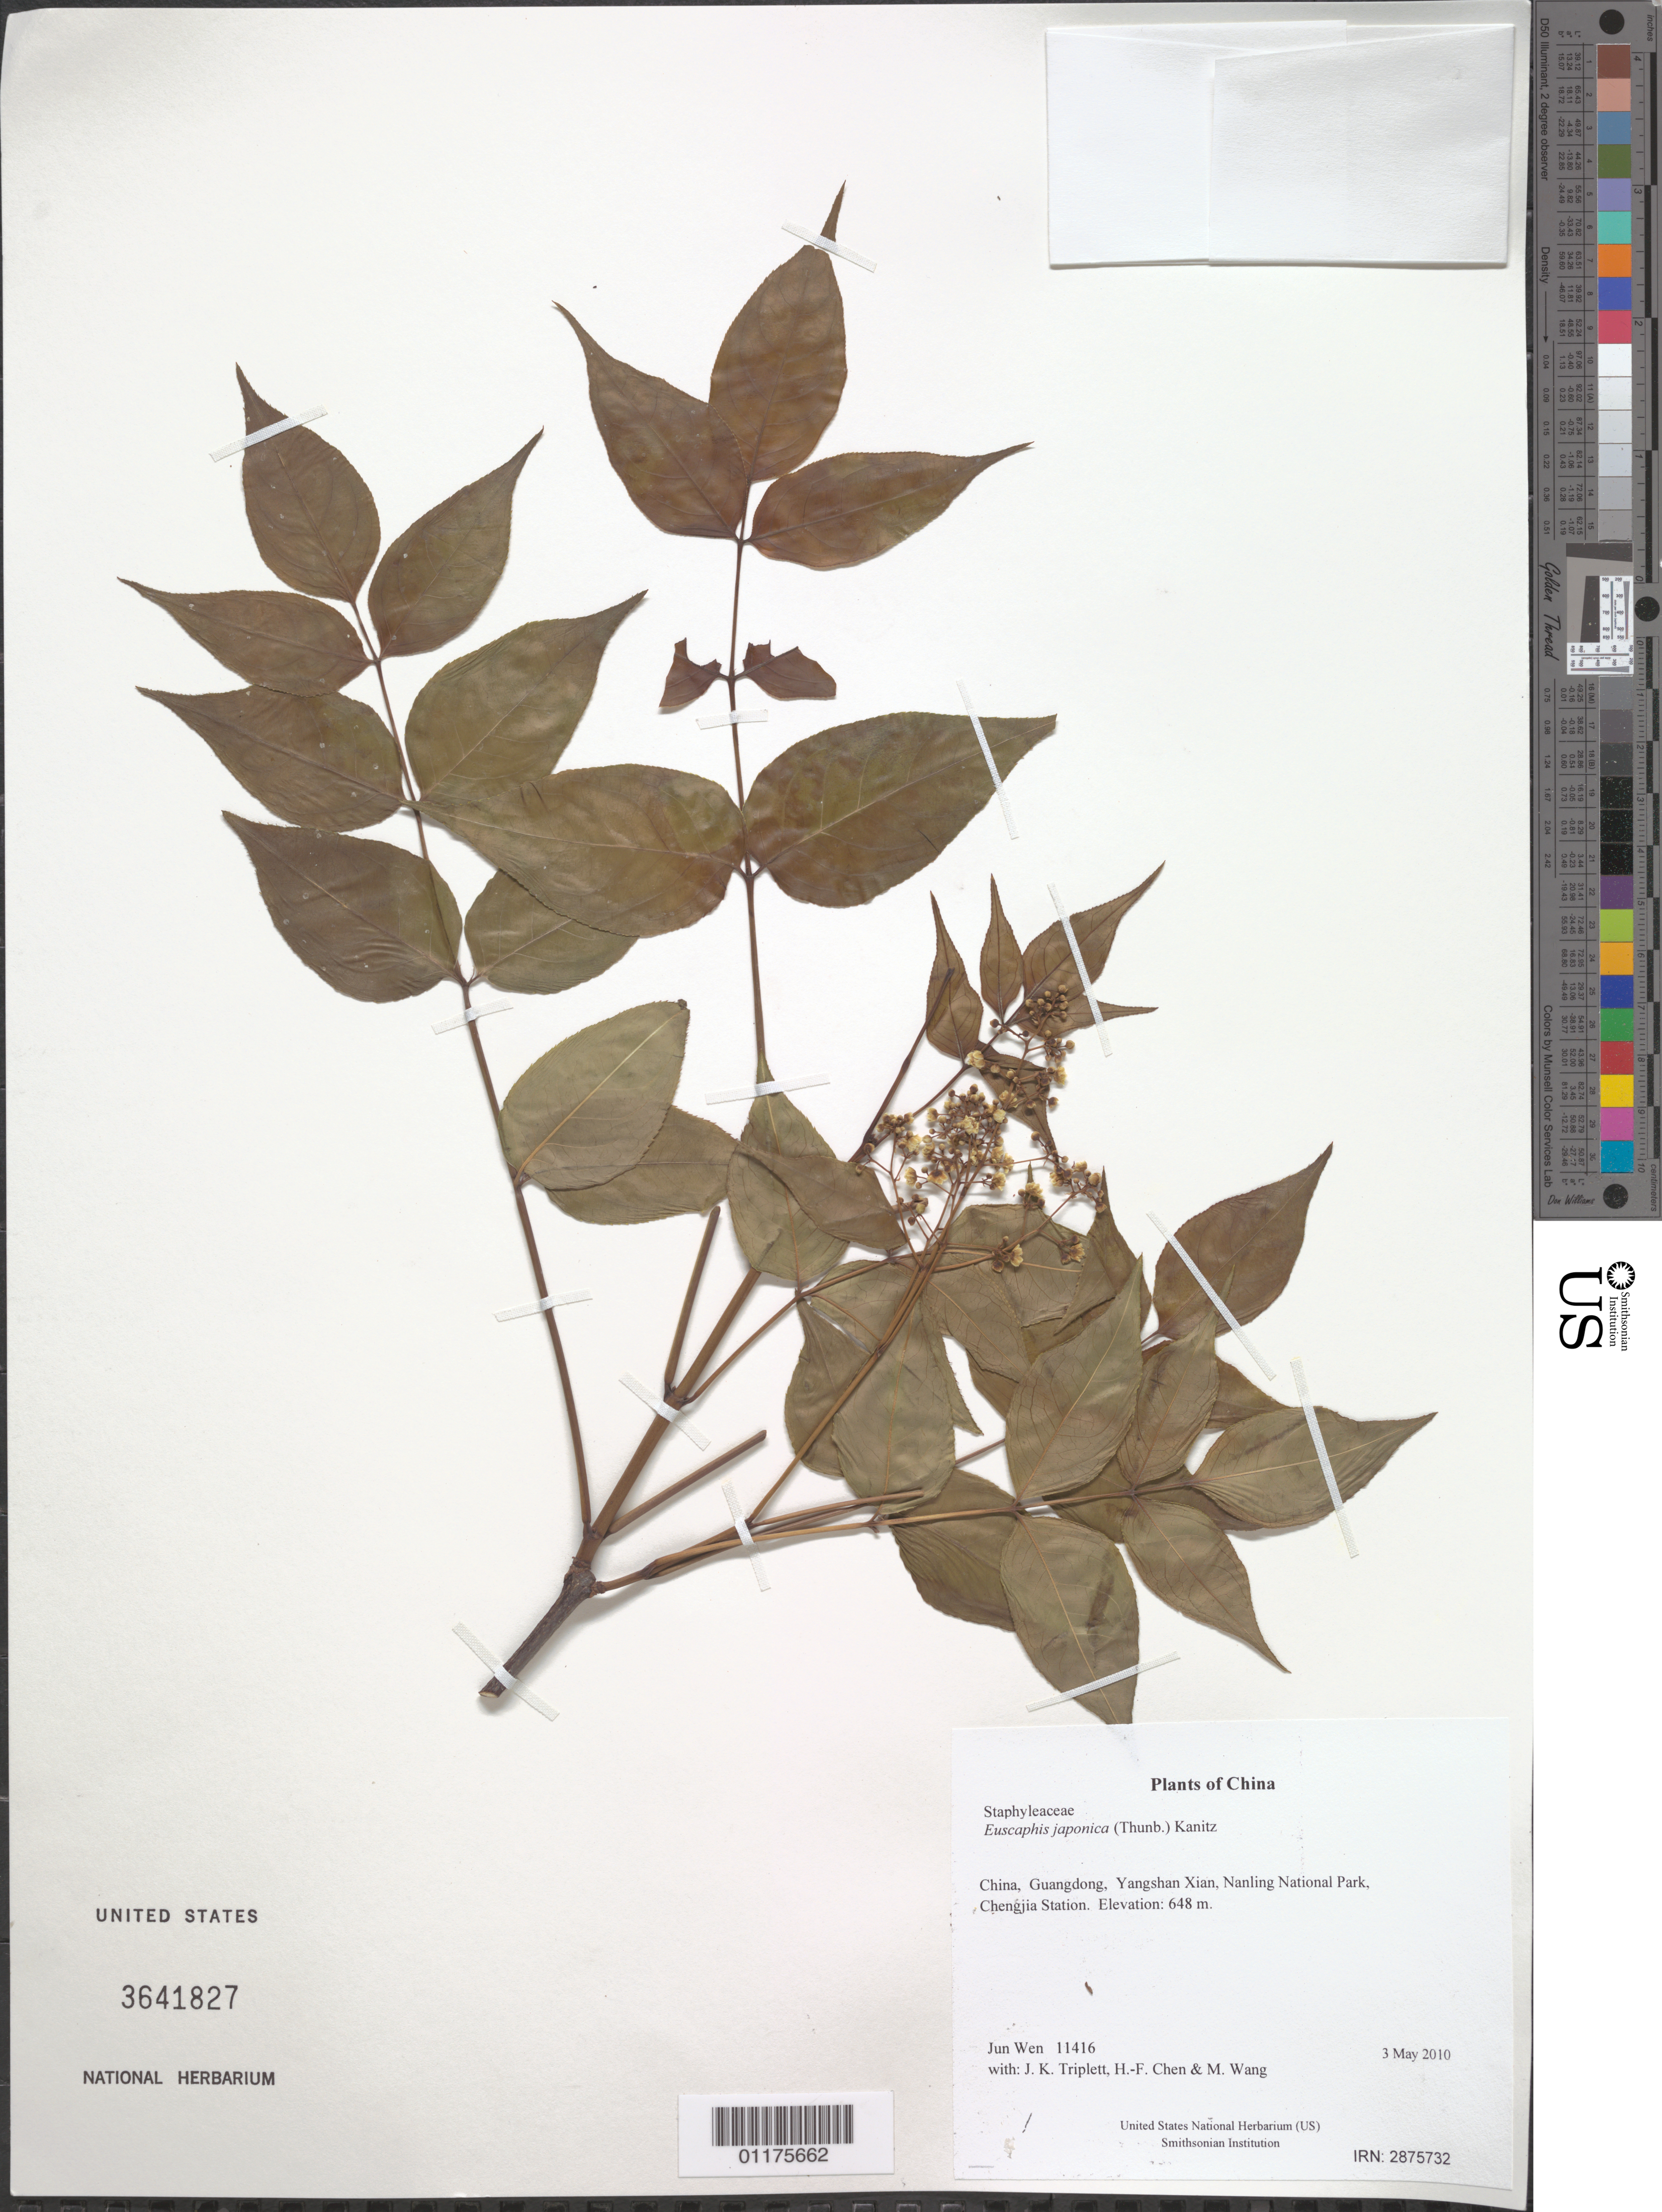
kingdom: Plantae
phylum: Tracheophyta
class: Magnoliopsida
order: Crossosomatales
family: Staphyleaceae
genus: Euscaphis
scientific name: Euscaphis japonica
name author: (Thunb.) Kanitz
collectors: J. Wen, J. K. Triplett, H.-F. Chen & M. Wang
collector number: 11416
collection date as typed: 3 May 2010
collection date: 2010-05-03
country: China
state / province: Guangdong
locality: Yangshan Xian, Nanling National Park, Chengjia Station.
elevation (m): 648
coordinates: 24 45.624 N, 112 53.497 E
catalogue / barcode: US 3641827